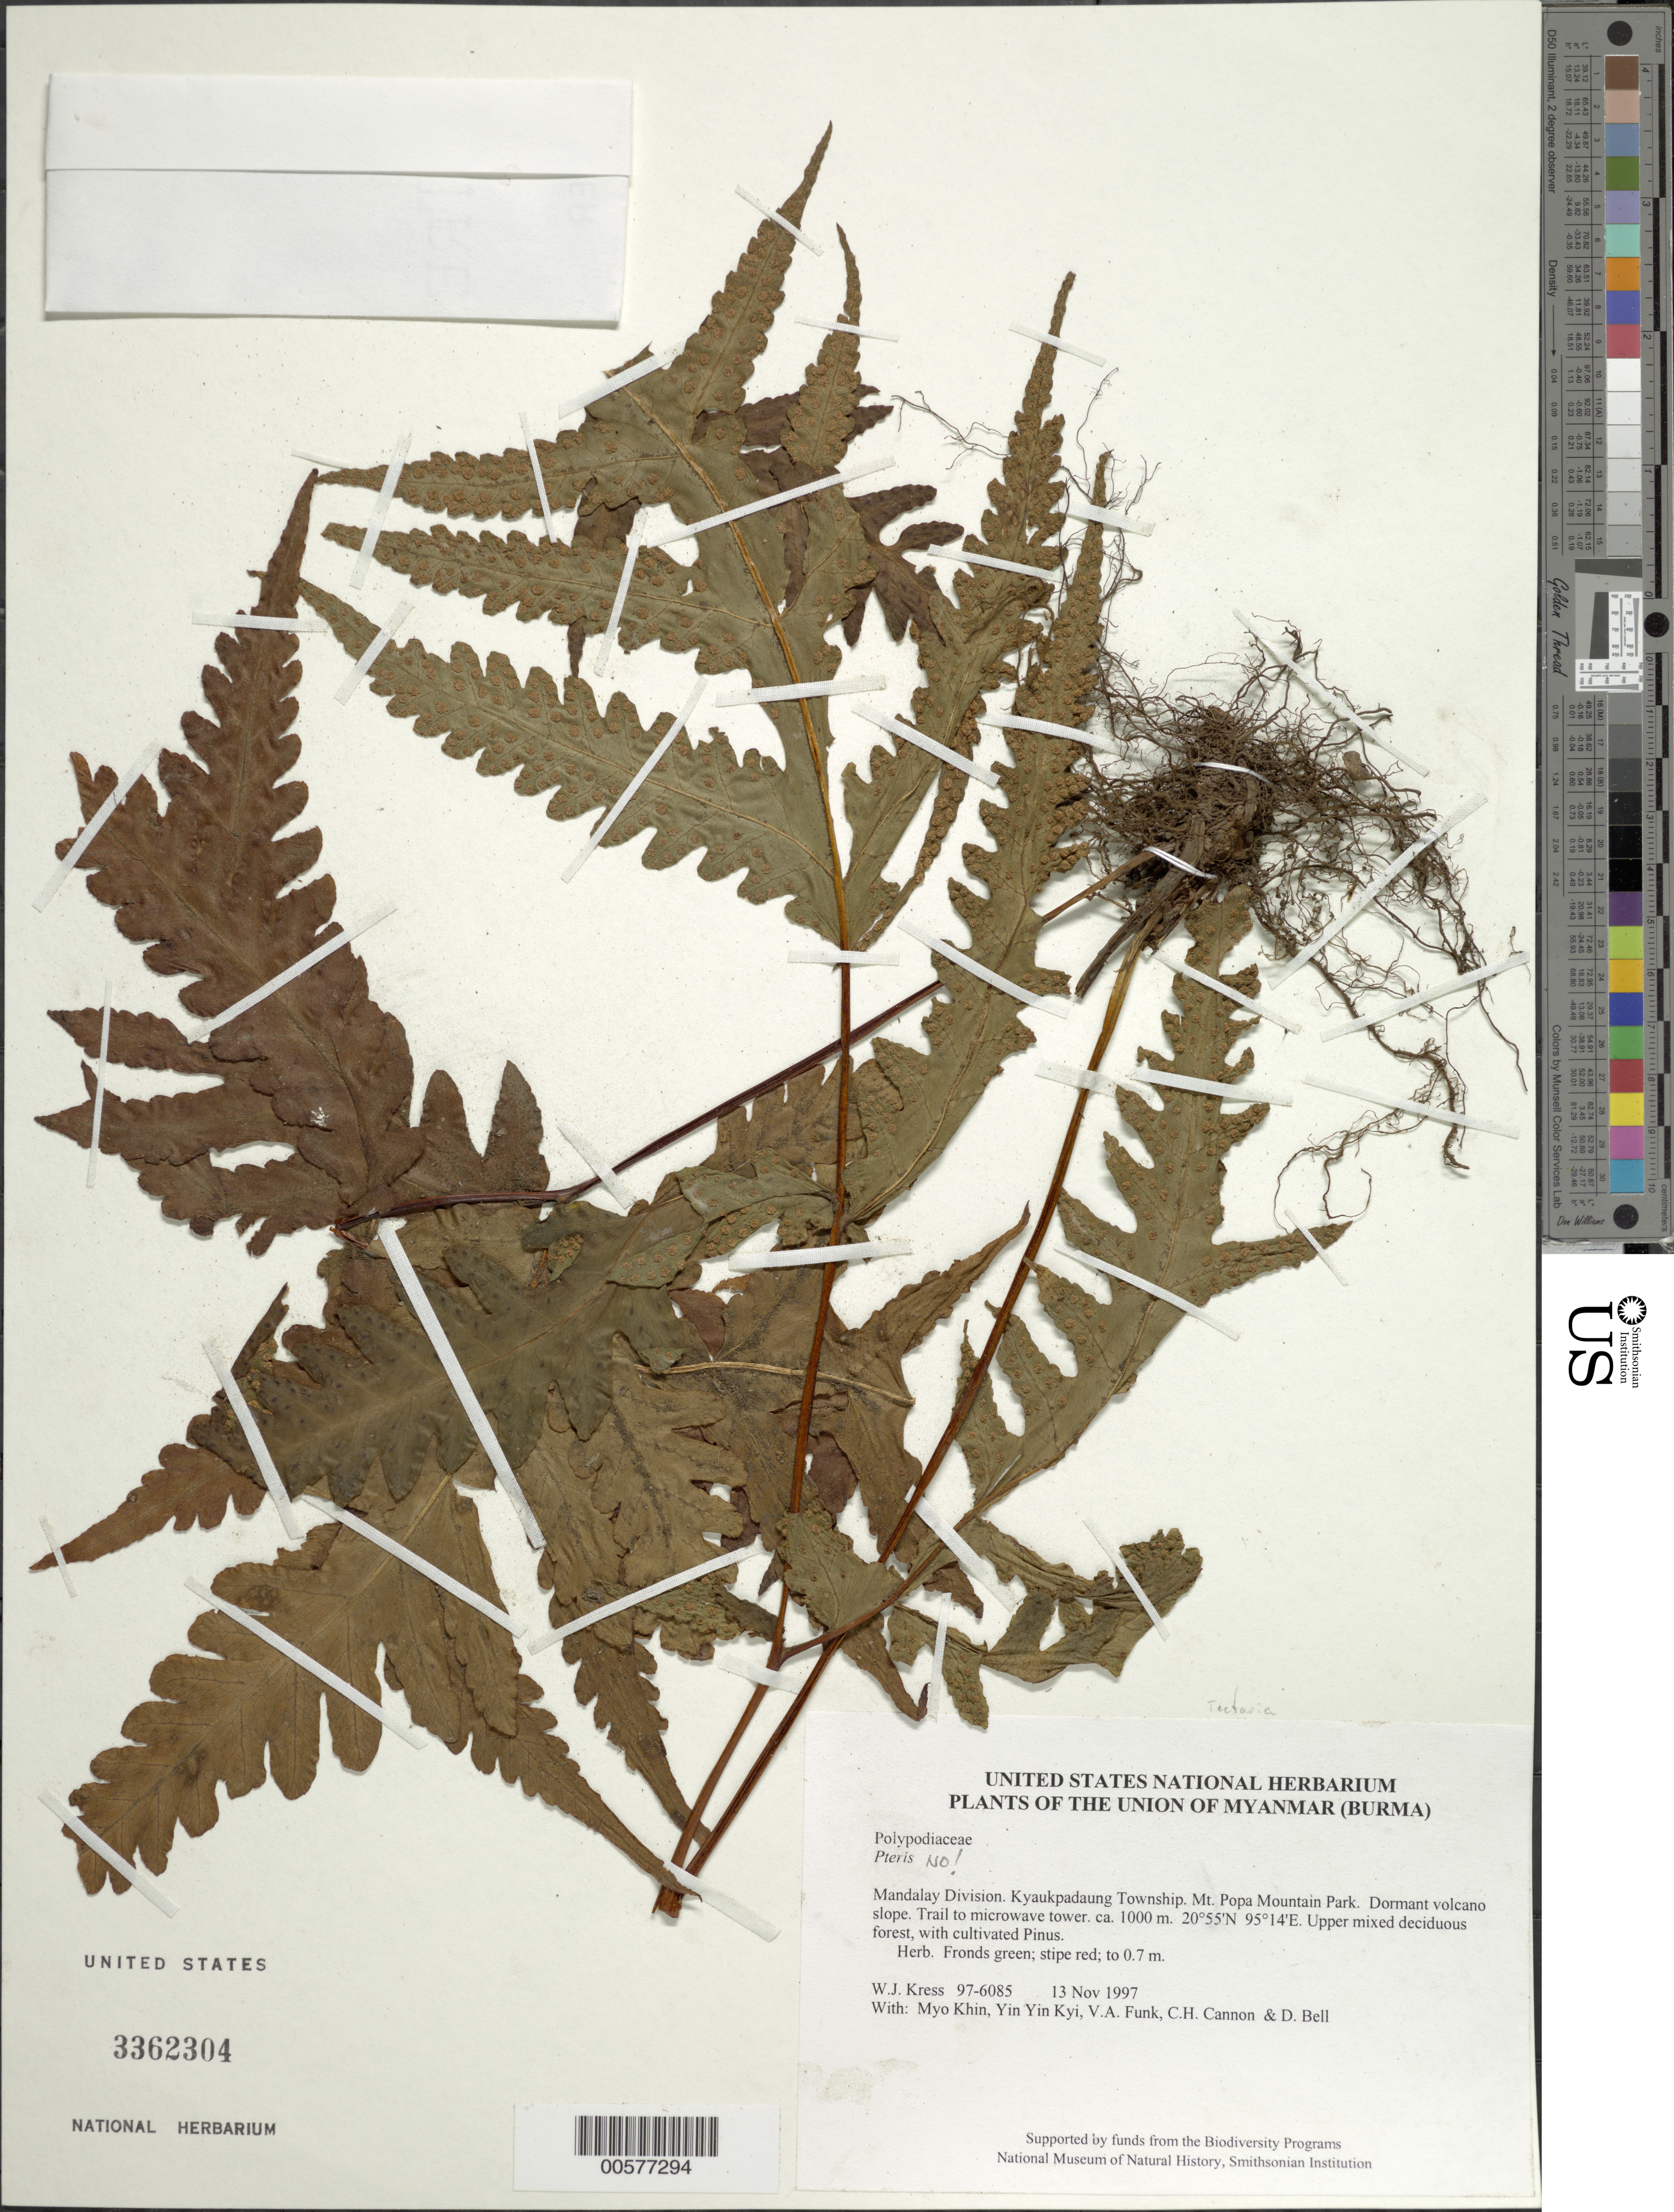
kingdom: Plantae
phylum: Tracheophyta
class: Polypodiopsida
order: Polypodiales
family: Tectariaceae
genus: Tectaria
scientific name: Tectaria sp.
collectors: W. J. Kress, Myo Khin, Yin Yin Kyi, V. Funk, C. H. Cannon & D. A. Bell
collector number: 97-6085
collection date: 1997-11-13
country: Myanmar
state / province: Mandalay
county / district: Kyaukpadaung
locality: Mt. Popa Mountain Park. Dormant volcano slope. Trail to microwave tower.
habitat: Upper mixed deciduous forest, with cultivated Pinus.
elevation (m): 1000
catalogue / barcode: US 3362304